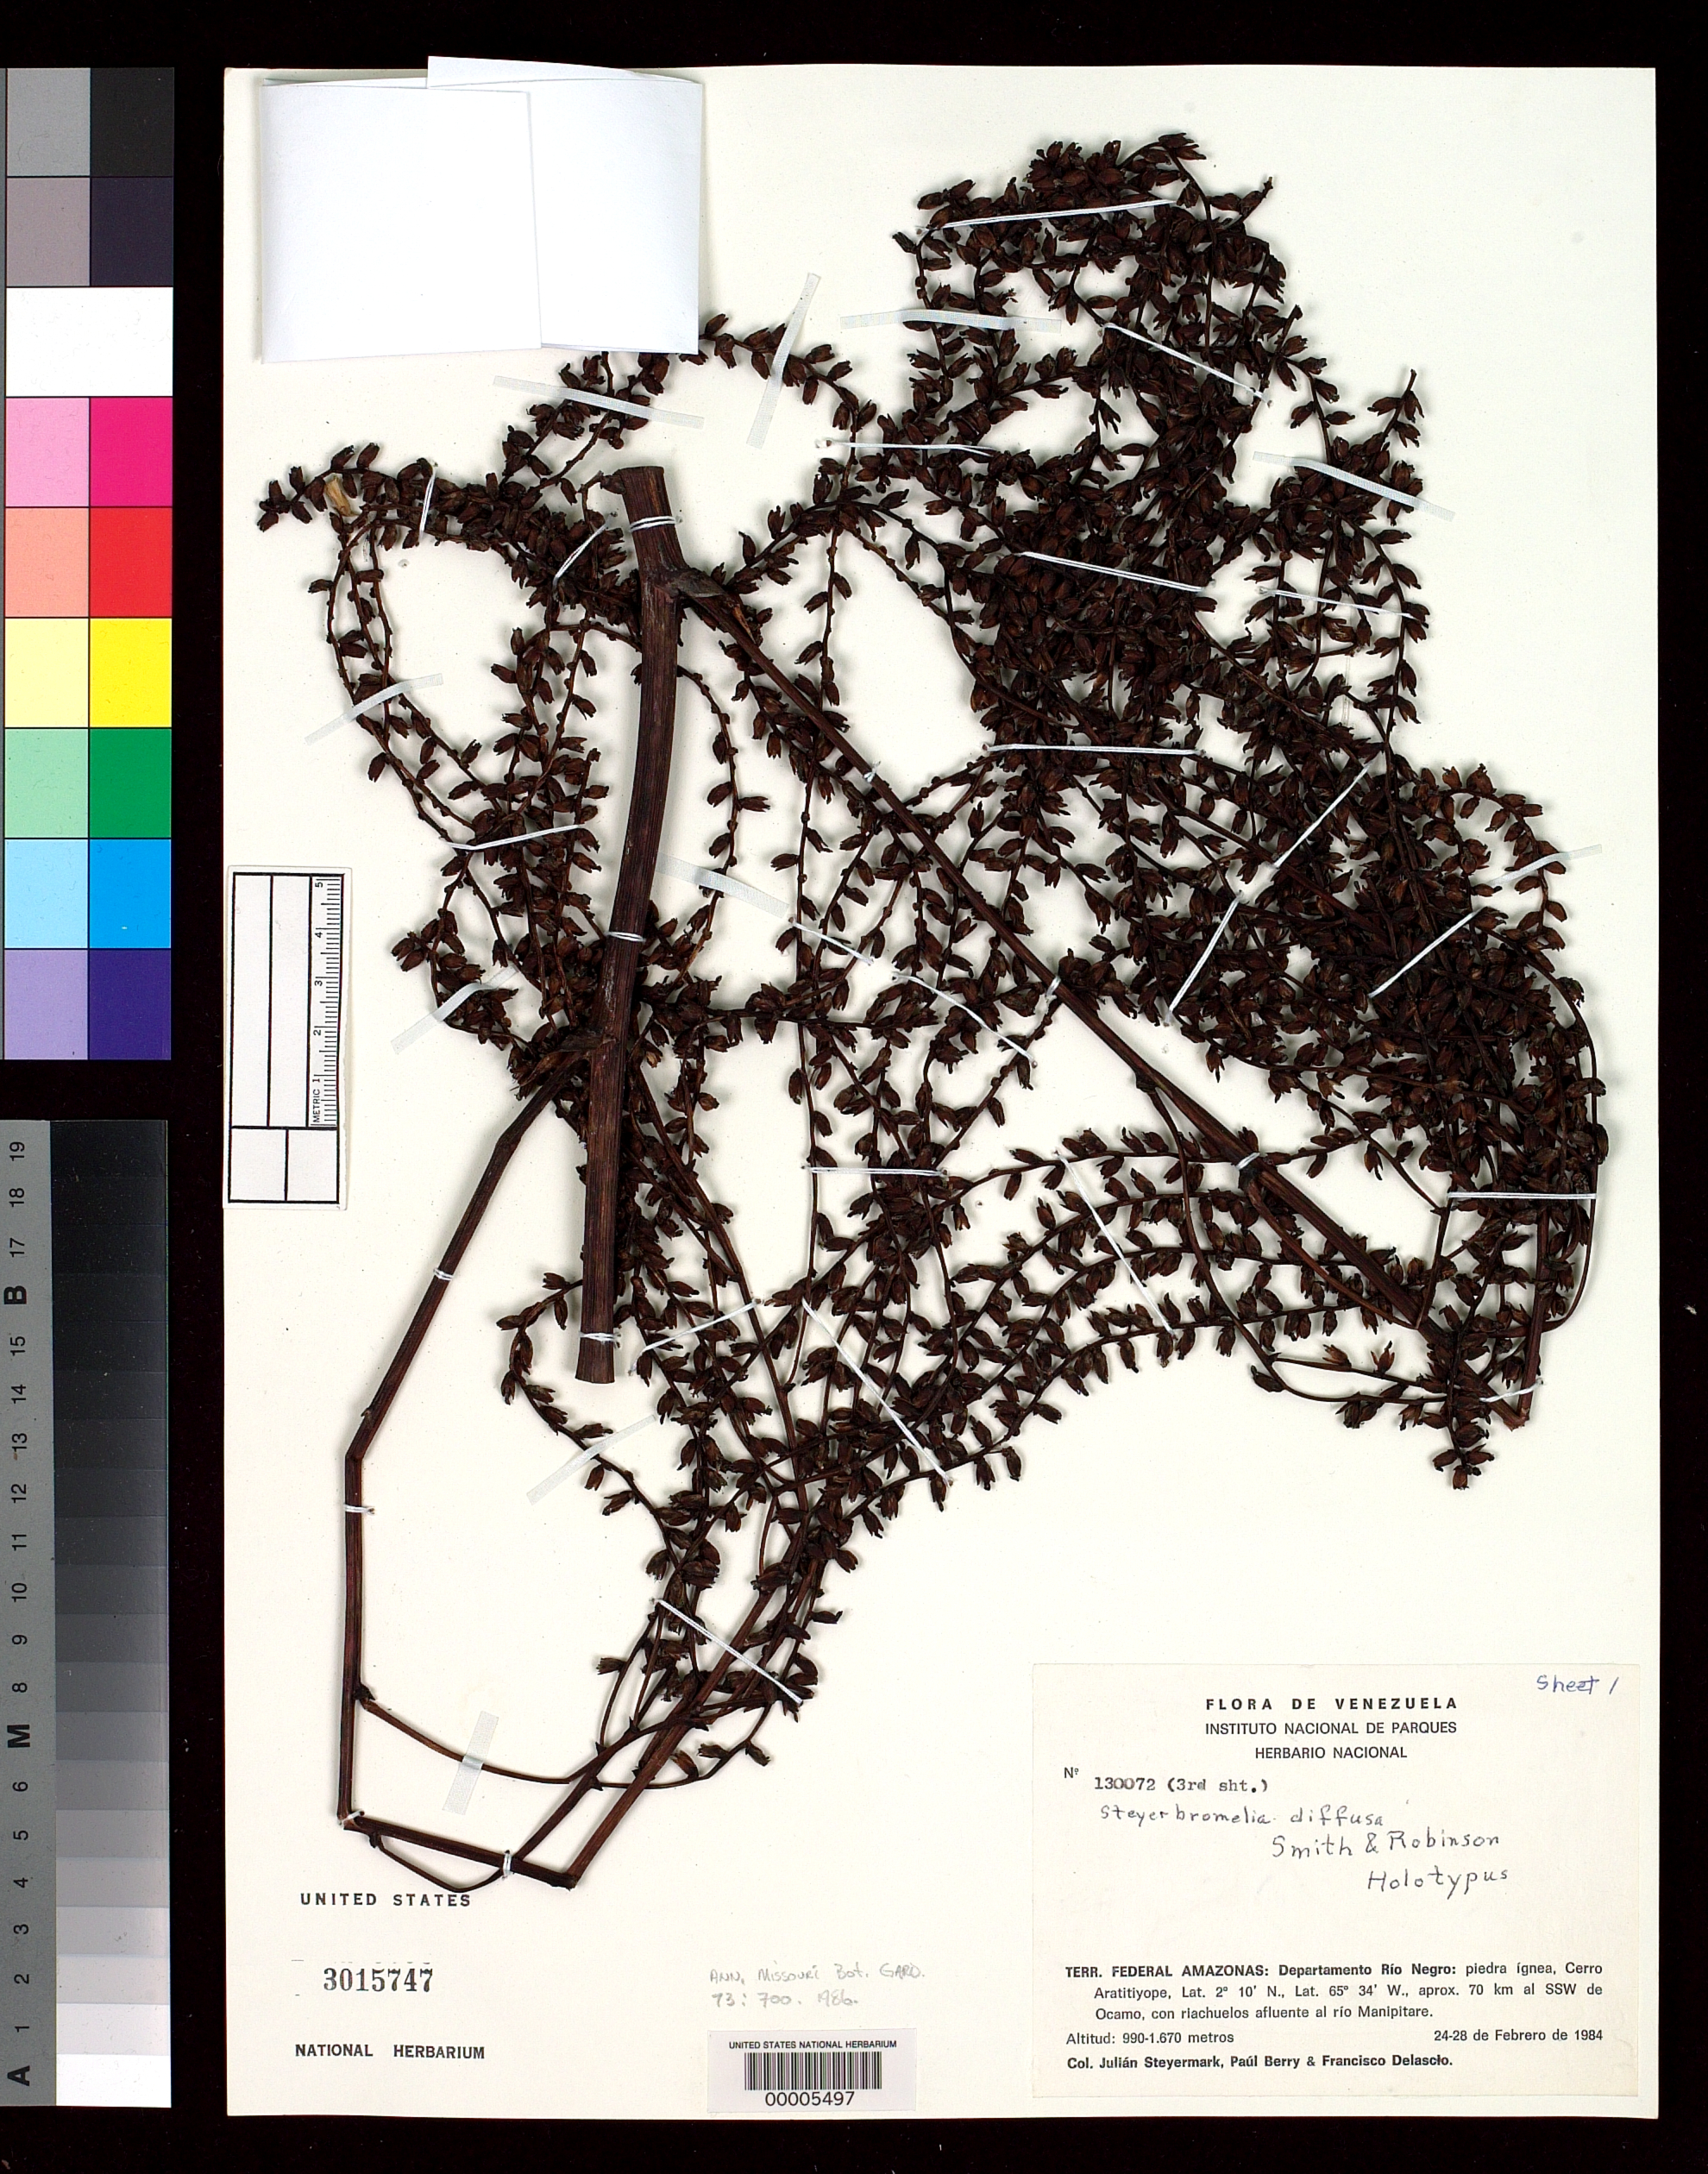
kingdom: Plantae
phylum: Tracheophyta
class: Liliopsida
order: Poales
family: Bromeliaceae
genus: Steyerbromelia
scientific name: Steyerbromelia diffusa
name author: L.B. Sm.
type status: Holotype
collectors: J. Steyermark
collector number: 130072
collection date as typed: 24 Feb 1984 to 28 Feb 1984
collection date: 1984-02-24/1984-02-28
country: Venezuela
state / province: Amazonas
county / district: Rio Negro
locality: Cerro Aratitiyope, approx. 70 km SSW of Ocamo.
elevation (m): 990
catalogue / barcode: US 3015747